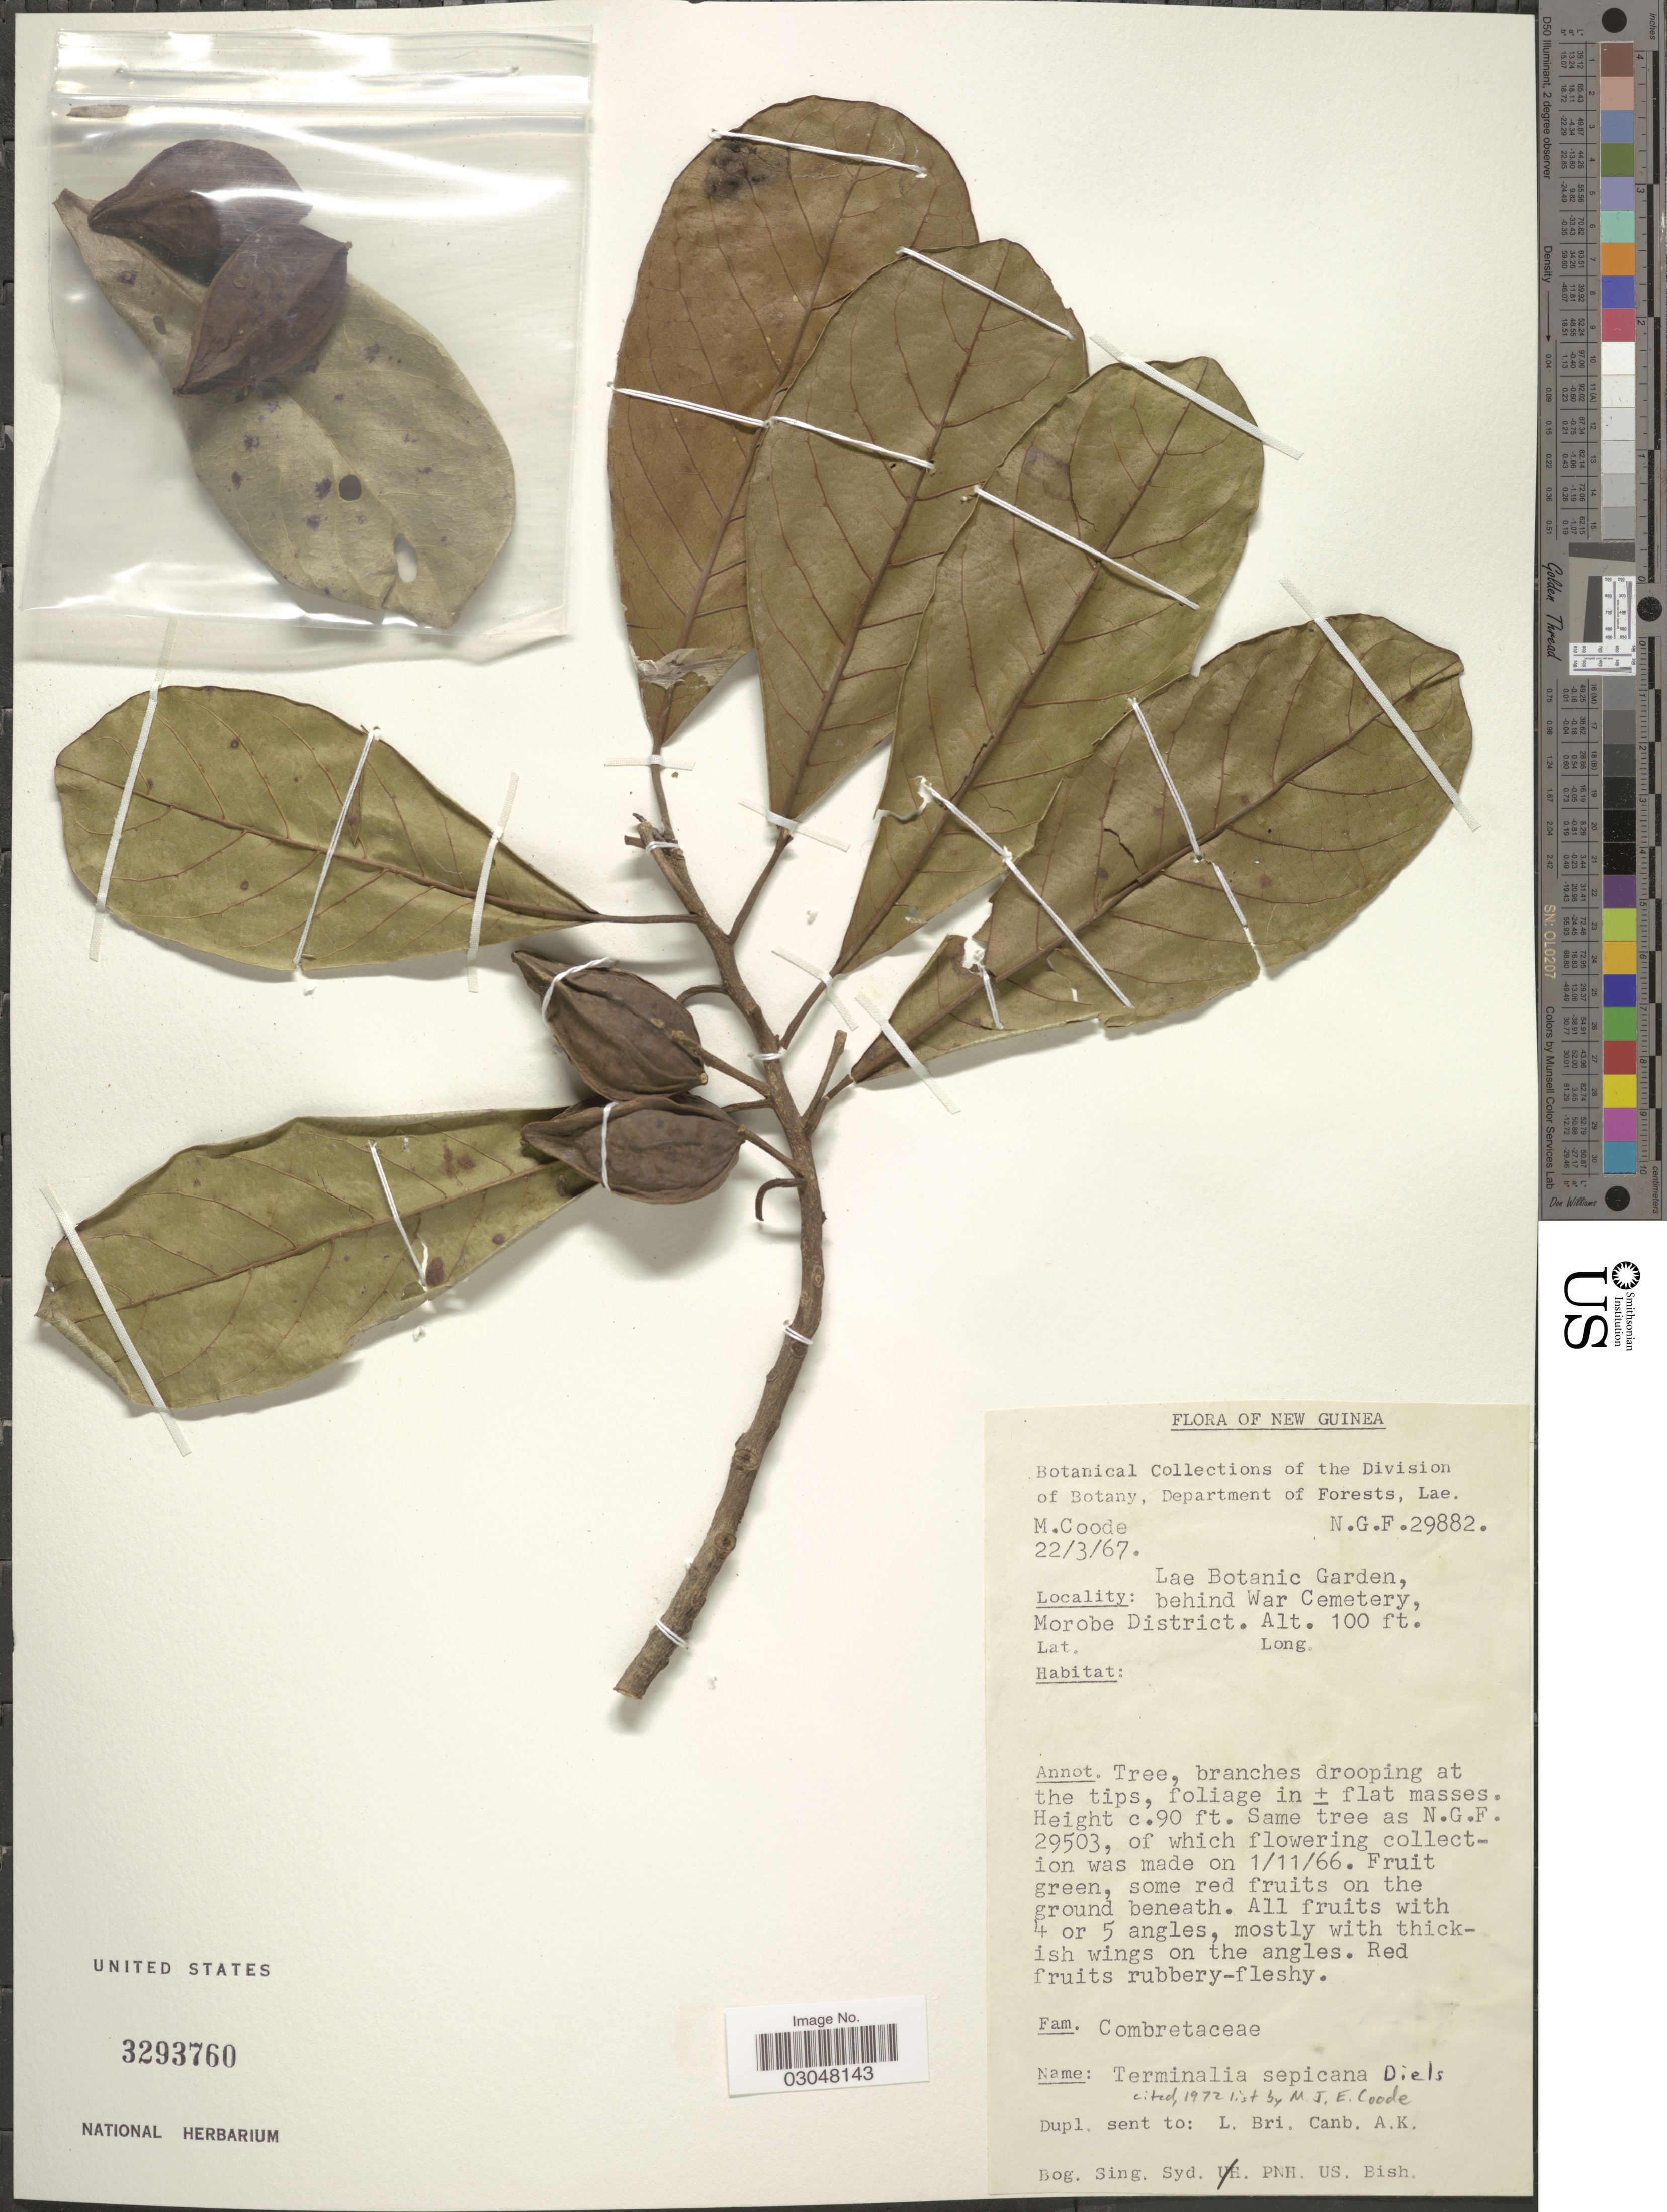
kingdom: Plantae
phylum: Tracheophyta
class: Magnoliopsida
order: Myrtales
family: Combretaceae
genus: Terminalia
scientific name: Terminalia sepicana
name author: Diels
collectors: M. Coode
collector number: N.G.F.29882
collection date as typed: Transcribed d/m/y: 22/3/67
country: Papua New Guinea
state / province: Morobe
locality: New Guinea. Lae Botanic Garden, behind War Cemetery, Morobe District.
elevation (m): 30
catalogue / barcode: US 3293760